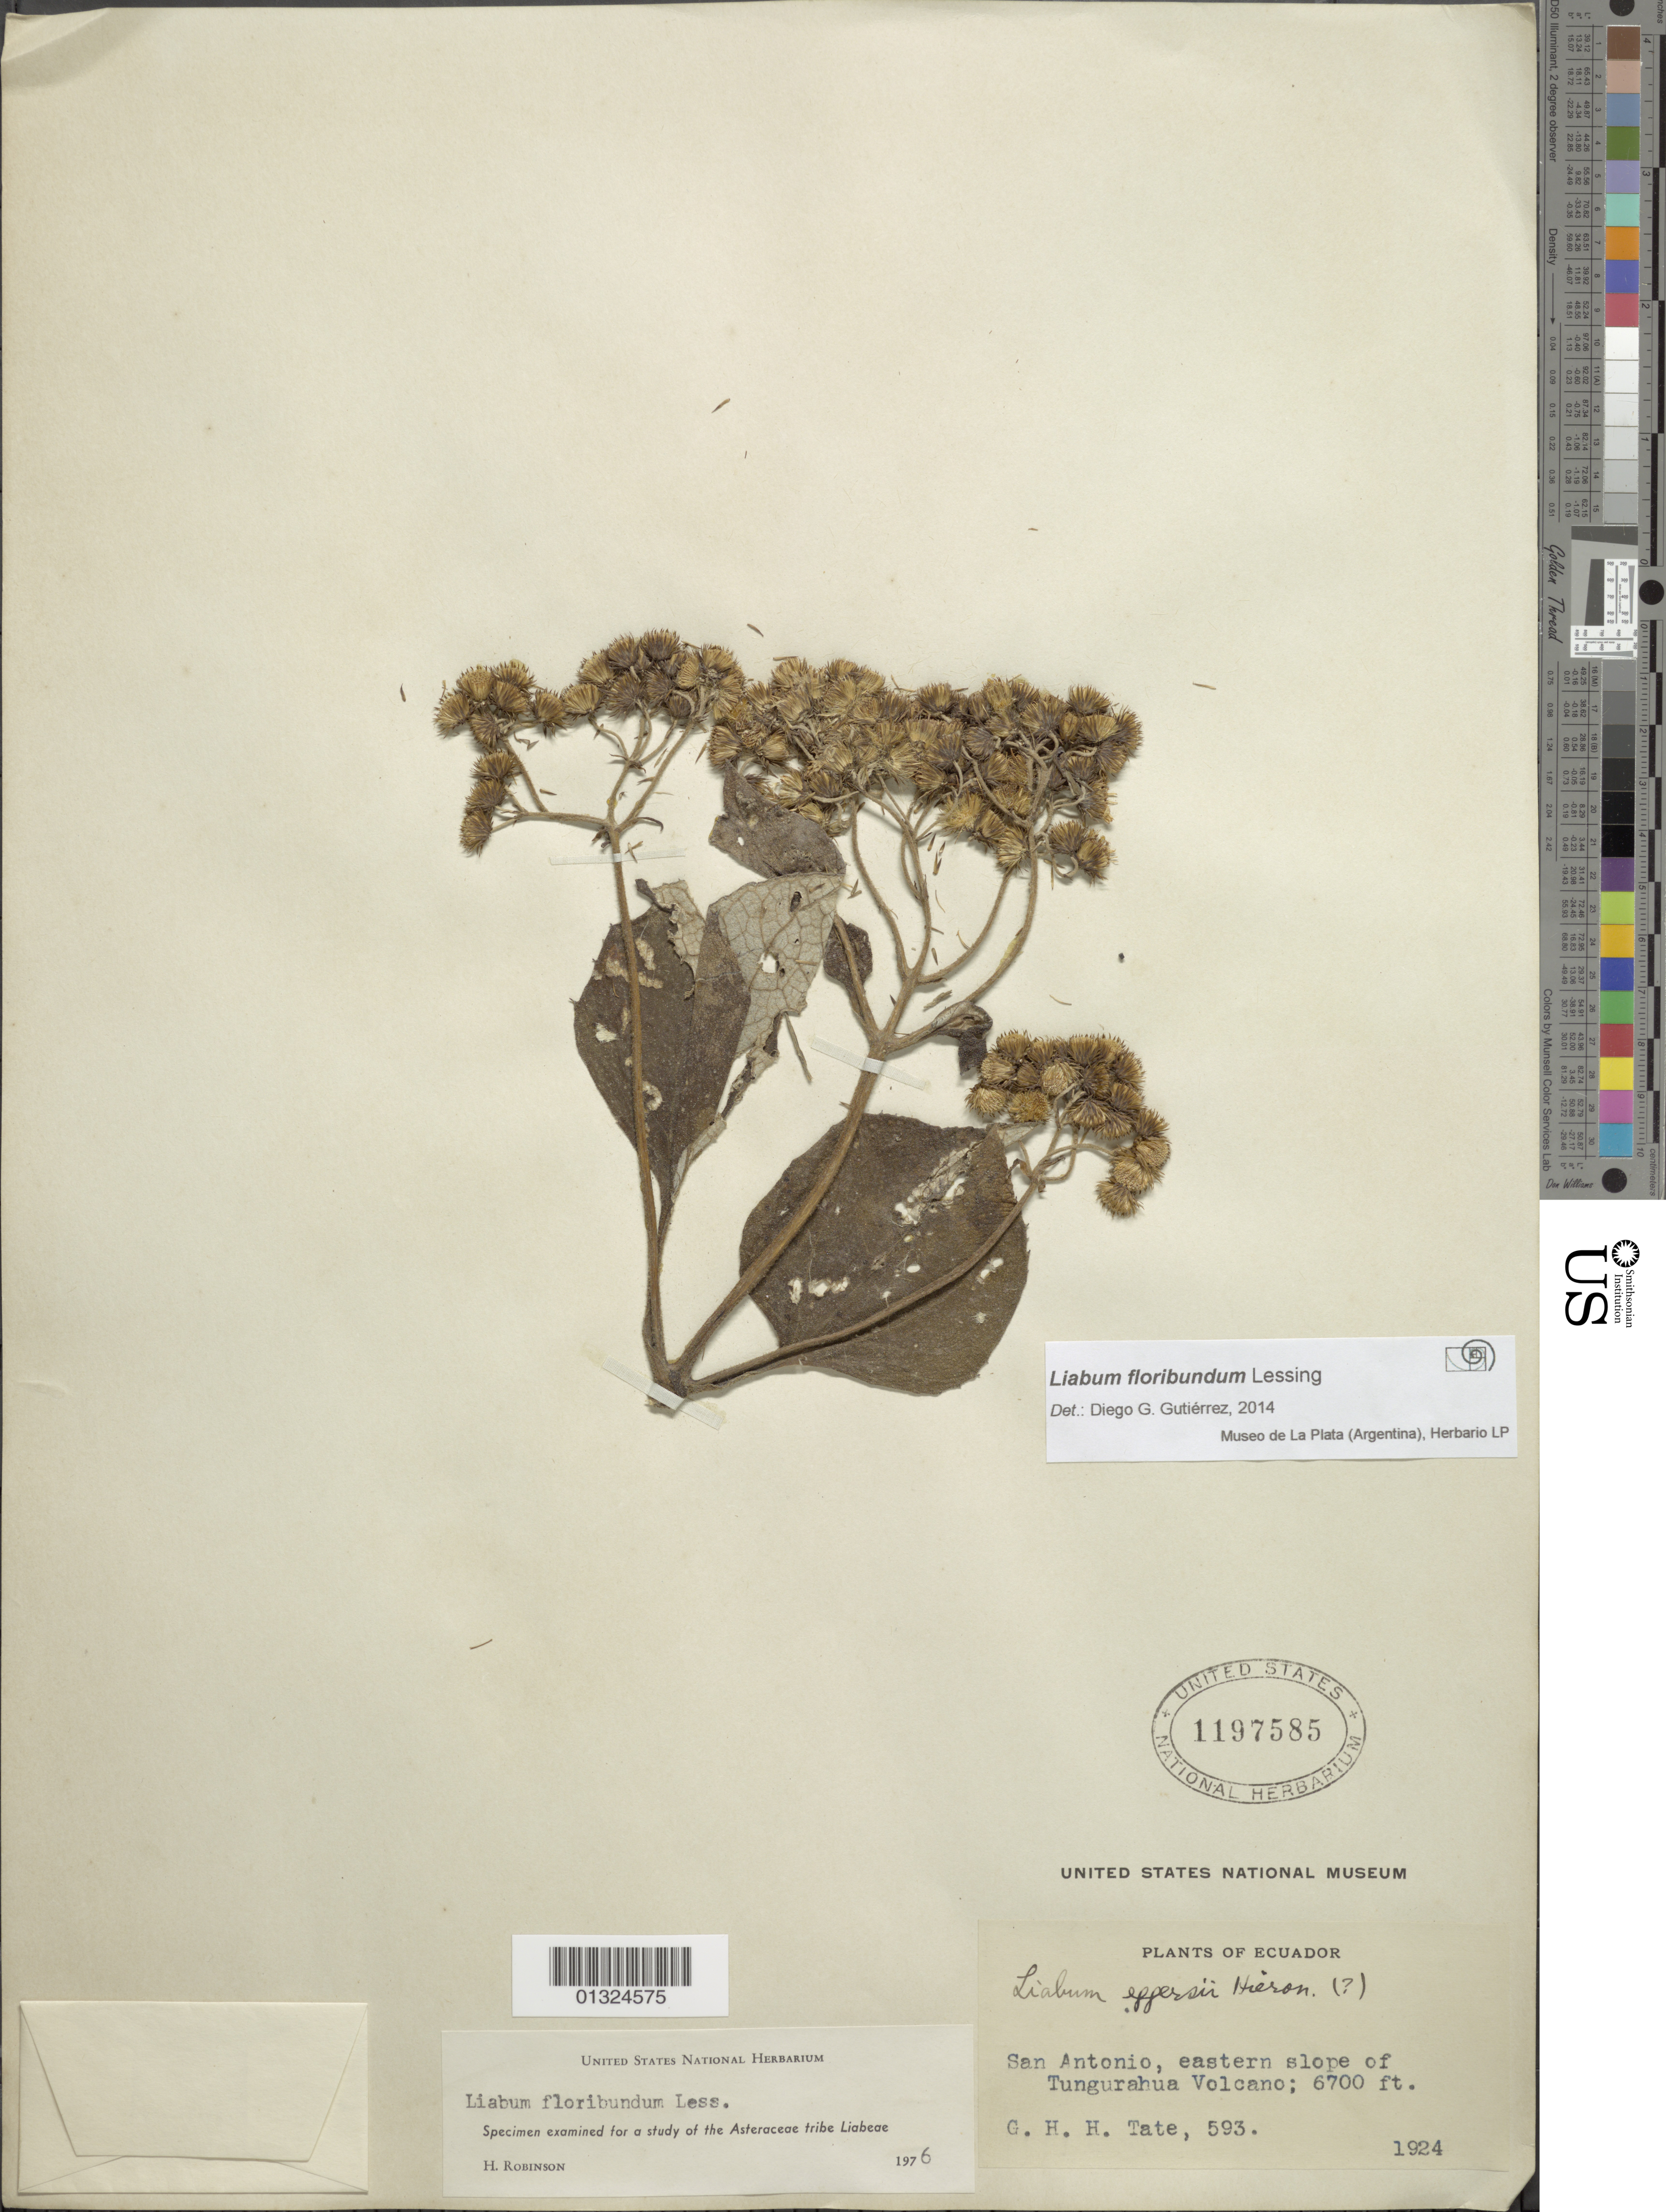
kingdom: Plantae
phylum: Tracheophyta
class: Magnoliopsida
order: Asterales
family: Asteraceae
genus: Liabum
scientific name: Liabum floribundum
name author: Less.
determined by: Gutierrez, D. G.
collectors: G. H. H.Tate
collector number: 593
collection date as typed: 1924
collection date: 1924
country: Ecuador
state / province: Tungurahua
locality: San Antonia, E slope of Volcan Tungurahua.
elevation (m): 2042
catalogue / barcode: US 1197585